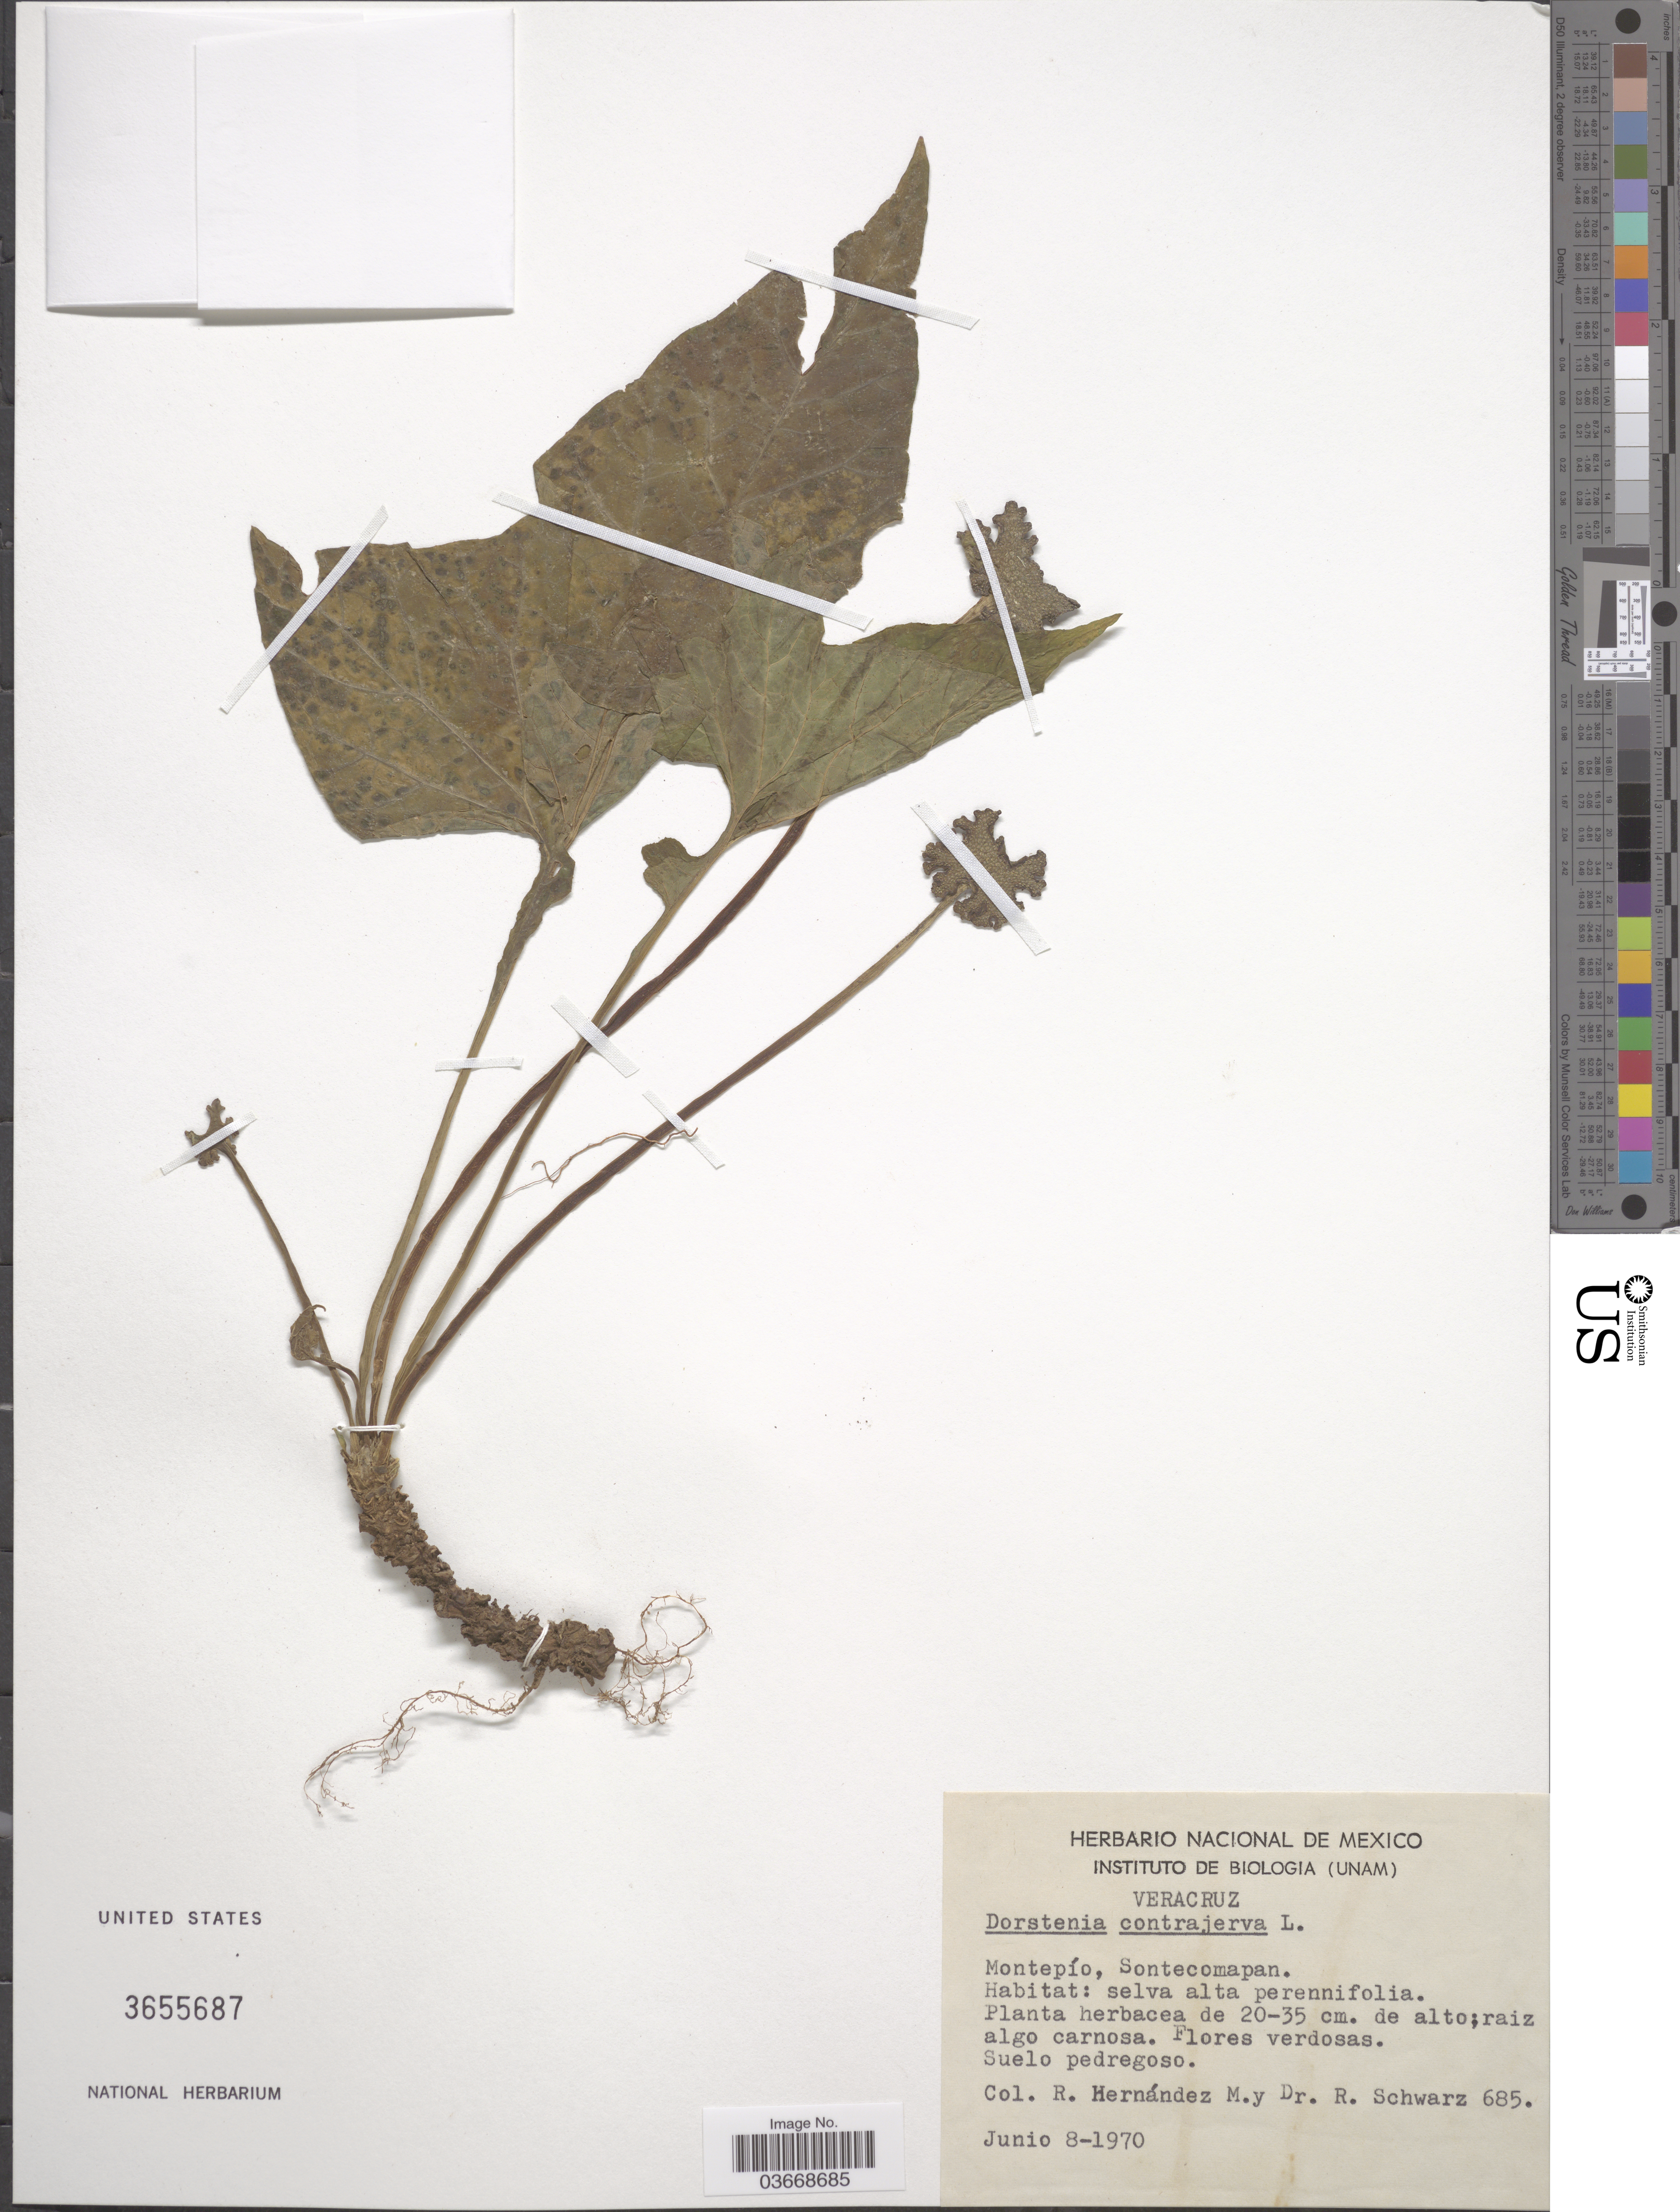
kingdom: Plantae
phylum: Tracheophyta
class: Magnoliopsida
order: Rosales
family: Moraceae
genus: Dorstenia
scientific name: Dorstenia contrajerva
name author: L.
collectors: R. Hernández M. & R. Schwarz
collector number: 685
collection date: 1970-06-08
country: Mexico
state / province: Veracruz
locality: Veracruz. Montepío, Sontecomapan.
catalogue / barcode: US 3655687